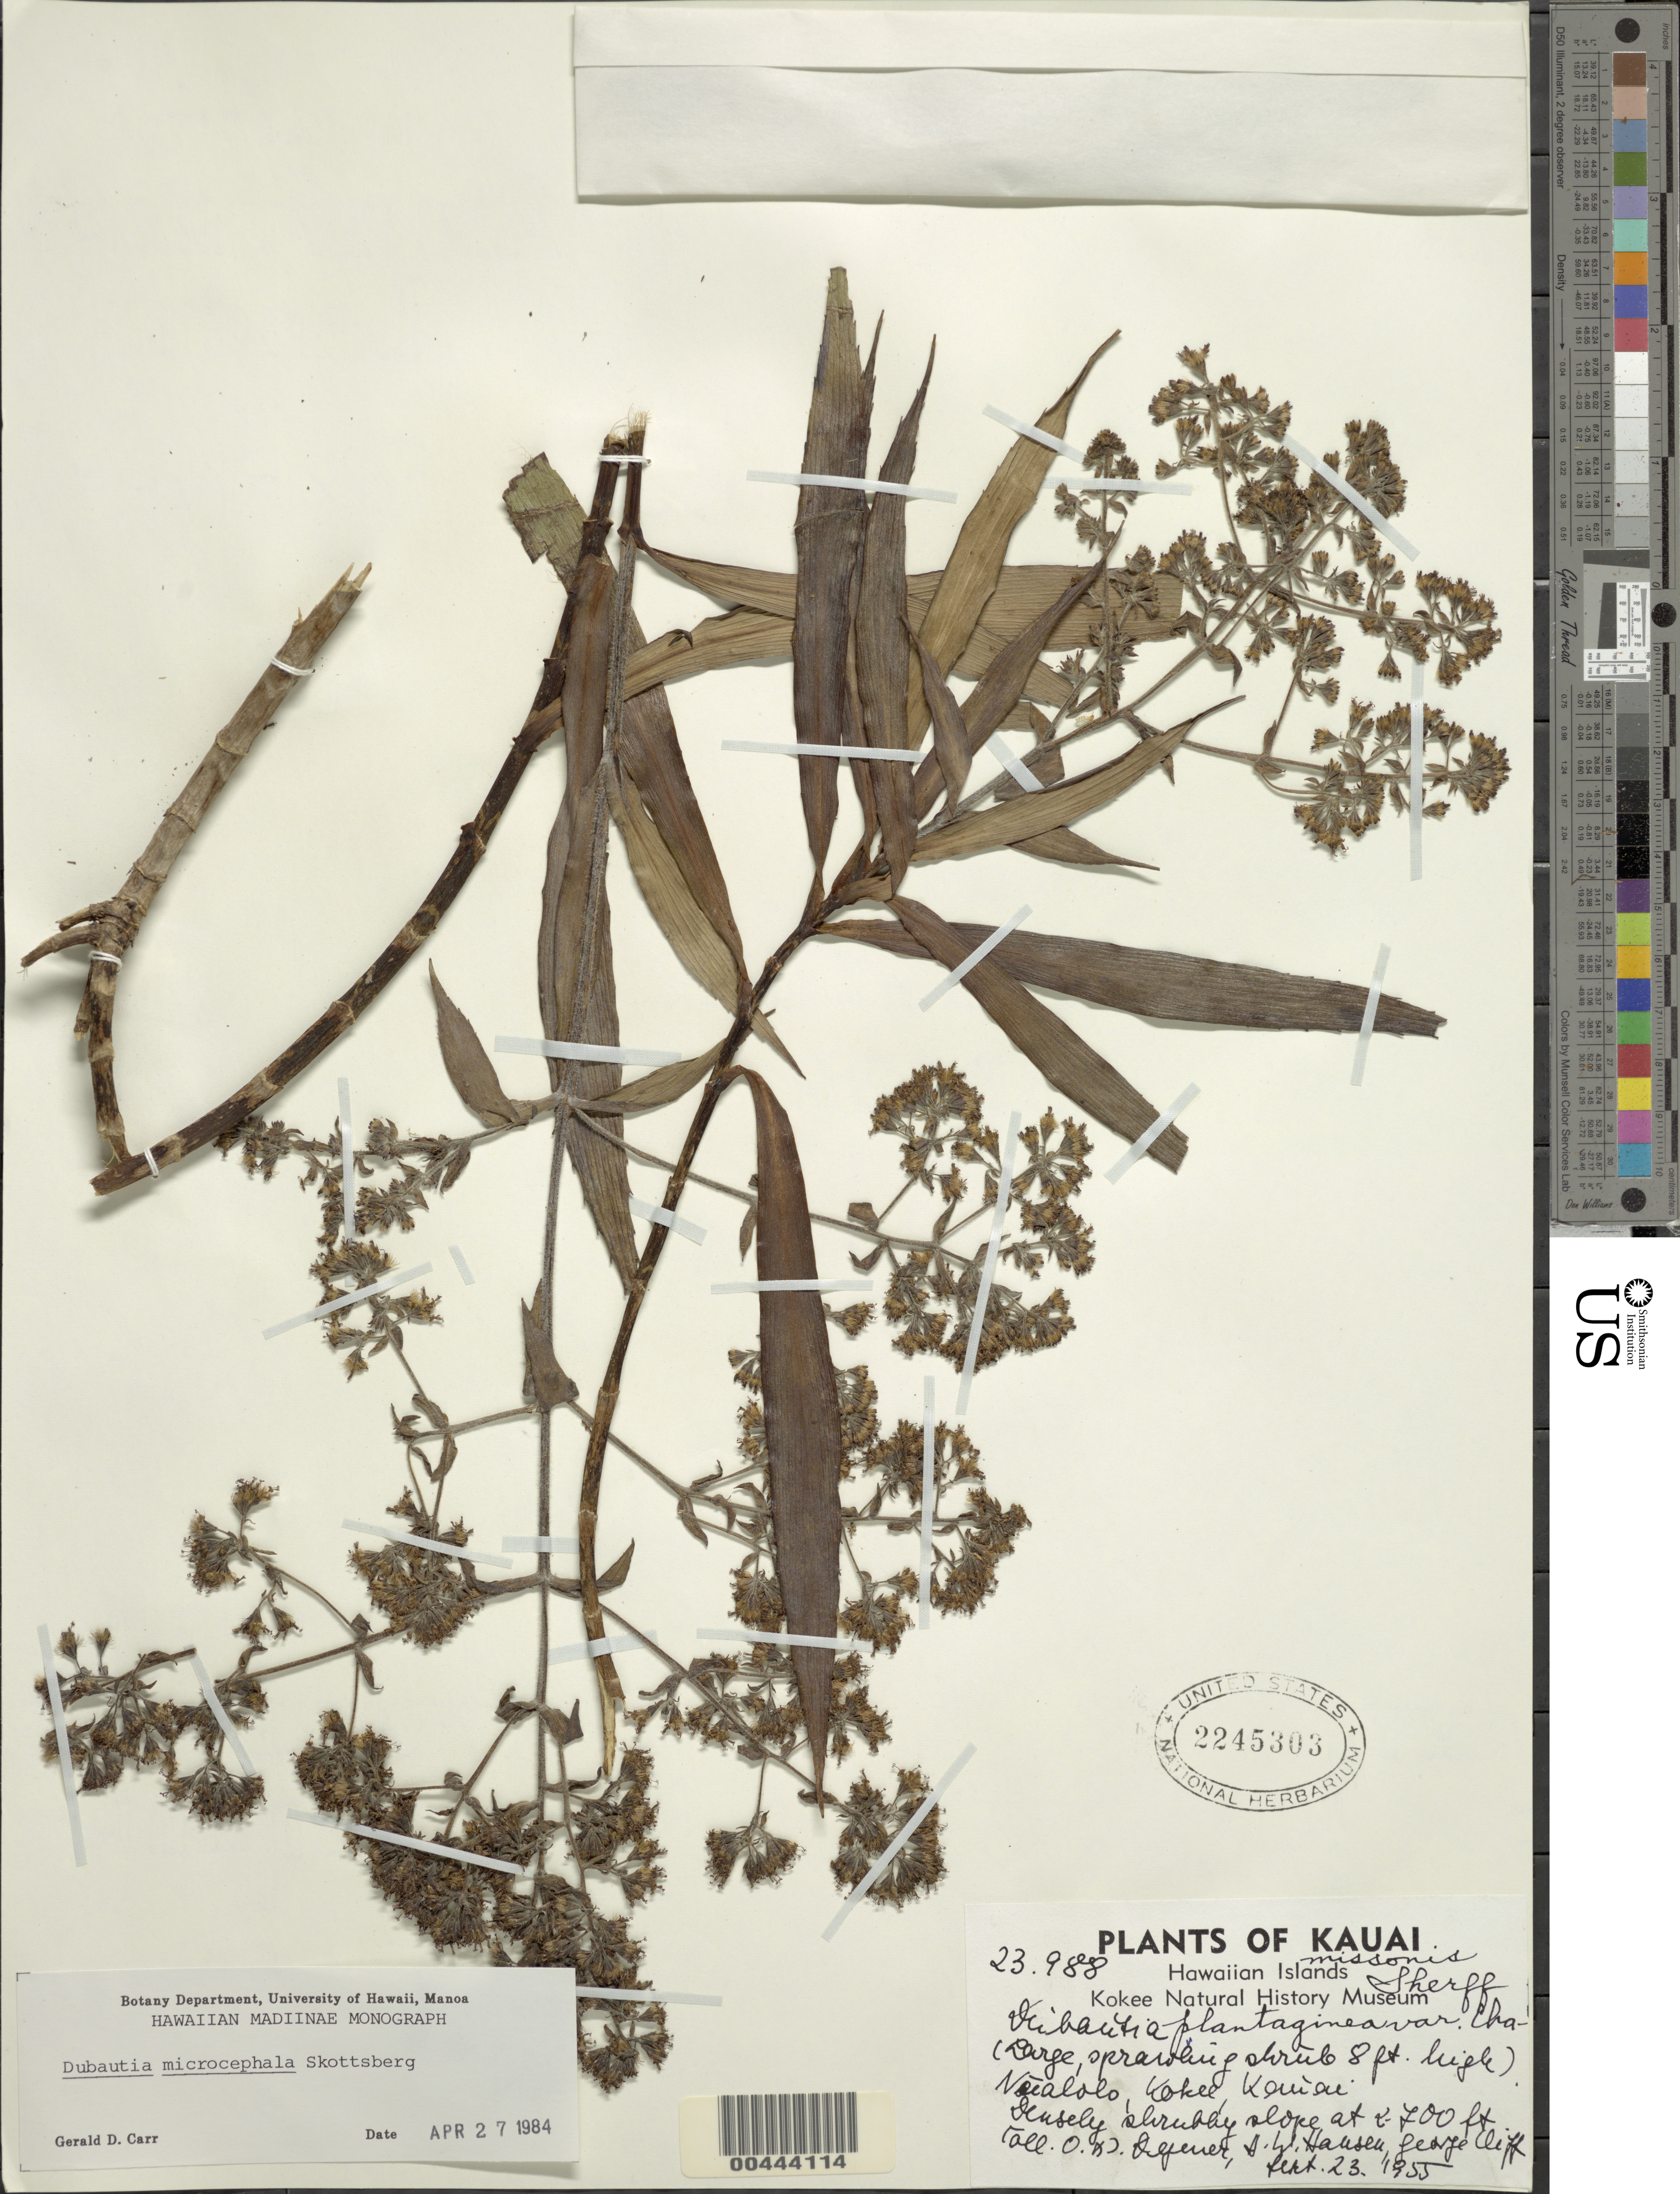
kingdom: Plantae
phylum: Tracheophyta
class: Magnoliopsida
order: Asterales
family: Asteraceae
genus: Dubautia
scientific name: Dubautia microcephala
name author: Skottsb.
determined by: Carr, G. D.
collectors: O. Degener, I. Degener, H. Hansen & G. Cliff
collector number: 23.988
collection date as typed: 23 Sep 1955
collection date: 1955-09-23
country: United States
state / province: Hawaii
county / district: Kauai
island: Kaua'i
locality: Nualolo, Kokee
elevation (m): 823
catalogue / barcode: US 2245303